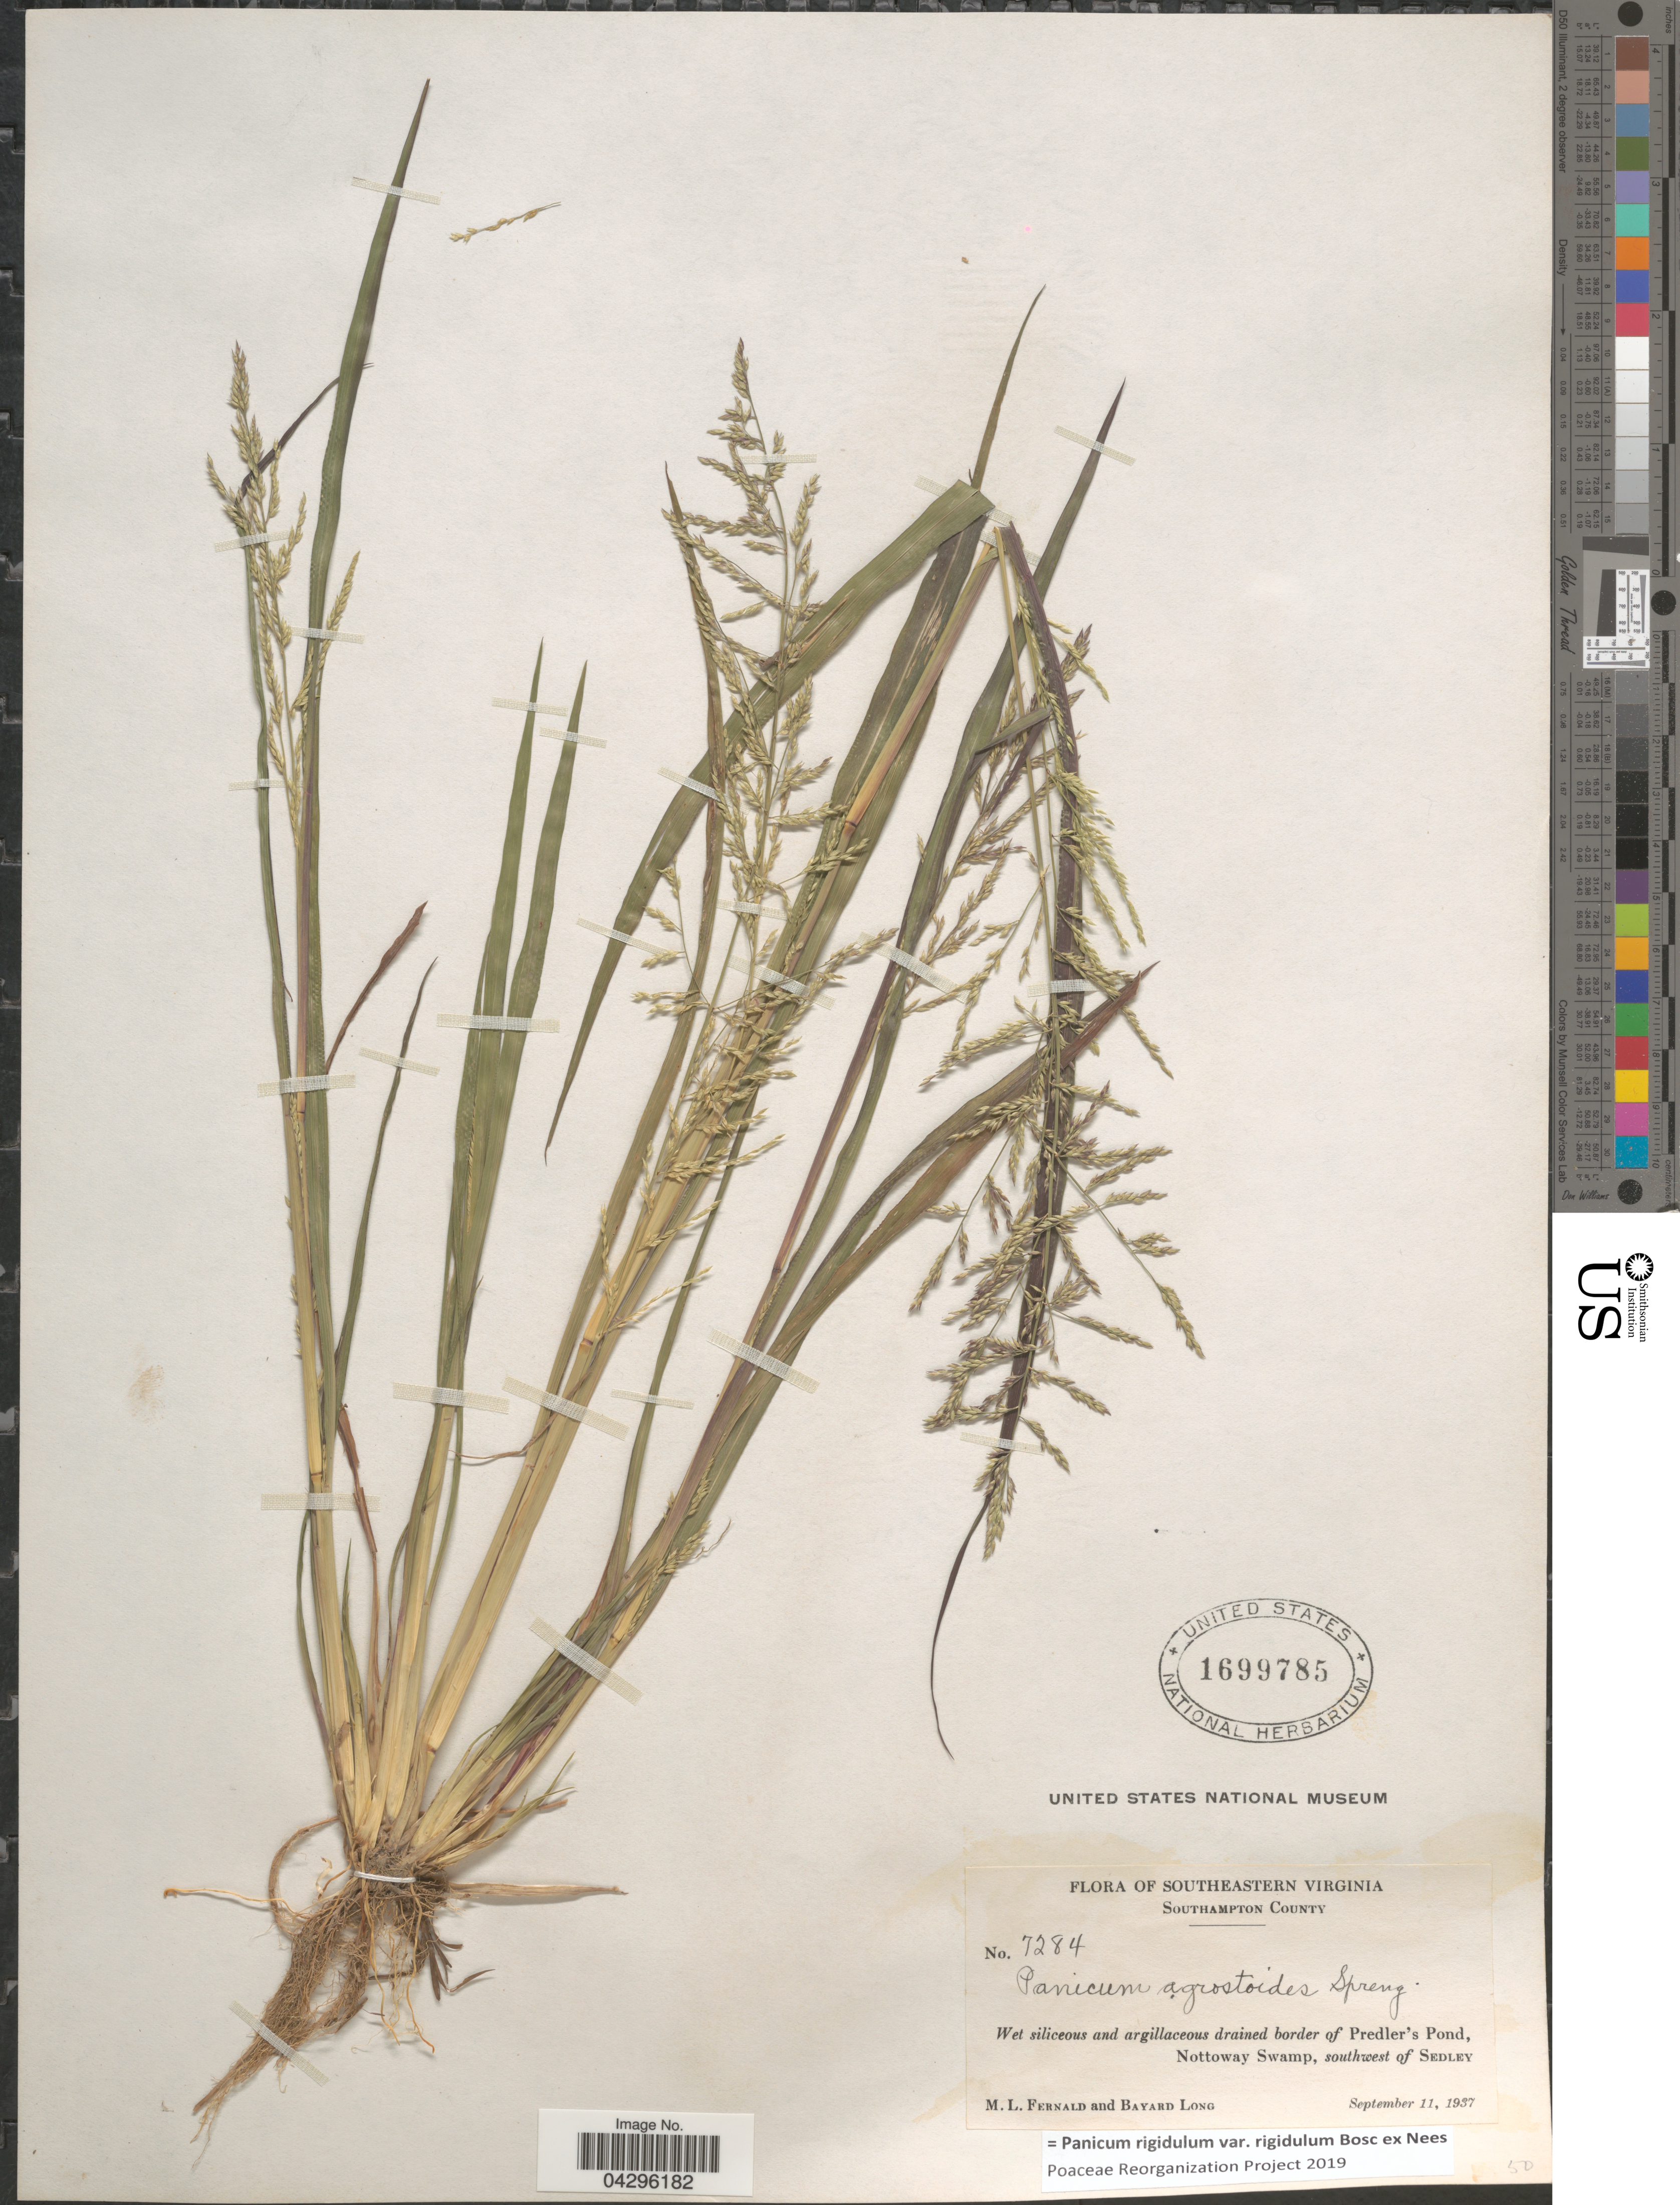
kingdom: Plantae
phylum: Tracheophyta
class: Liliopsida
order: Poales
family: Poaceae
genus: Panicum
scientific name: Panicum rigidulum var. rigidulum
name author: Bosc ex Nees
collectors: M. L. Fernald & B. Long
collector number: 7284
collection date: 1937-09-11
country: United States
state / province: Virginia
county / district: Southampton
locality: Southeastern Virginia. Southampton County. Border of Predler's Pond, Nottoway Swamp, southwest of Sedley.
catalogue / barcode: US 1699785